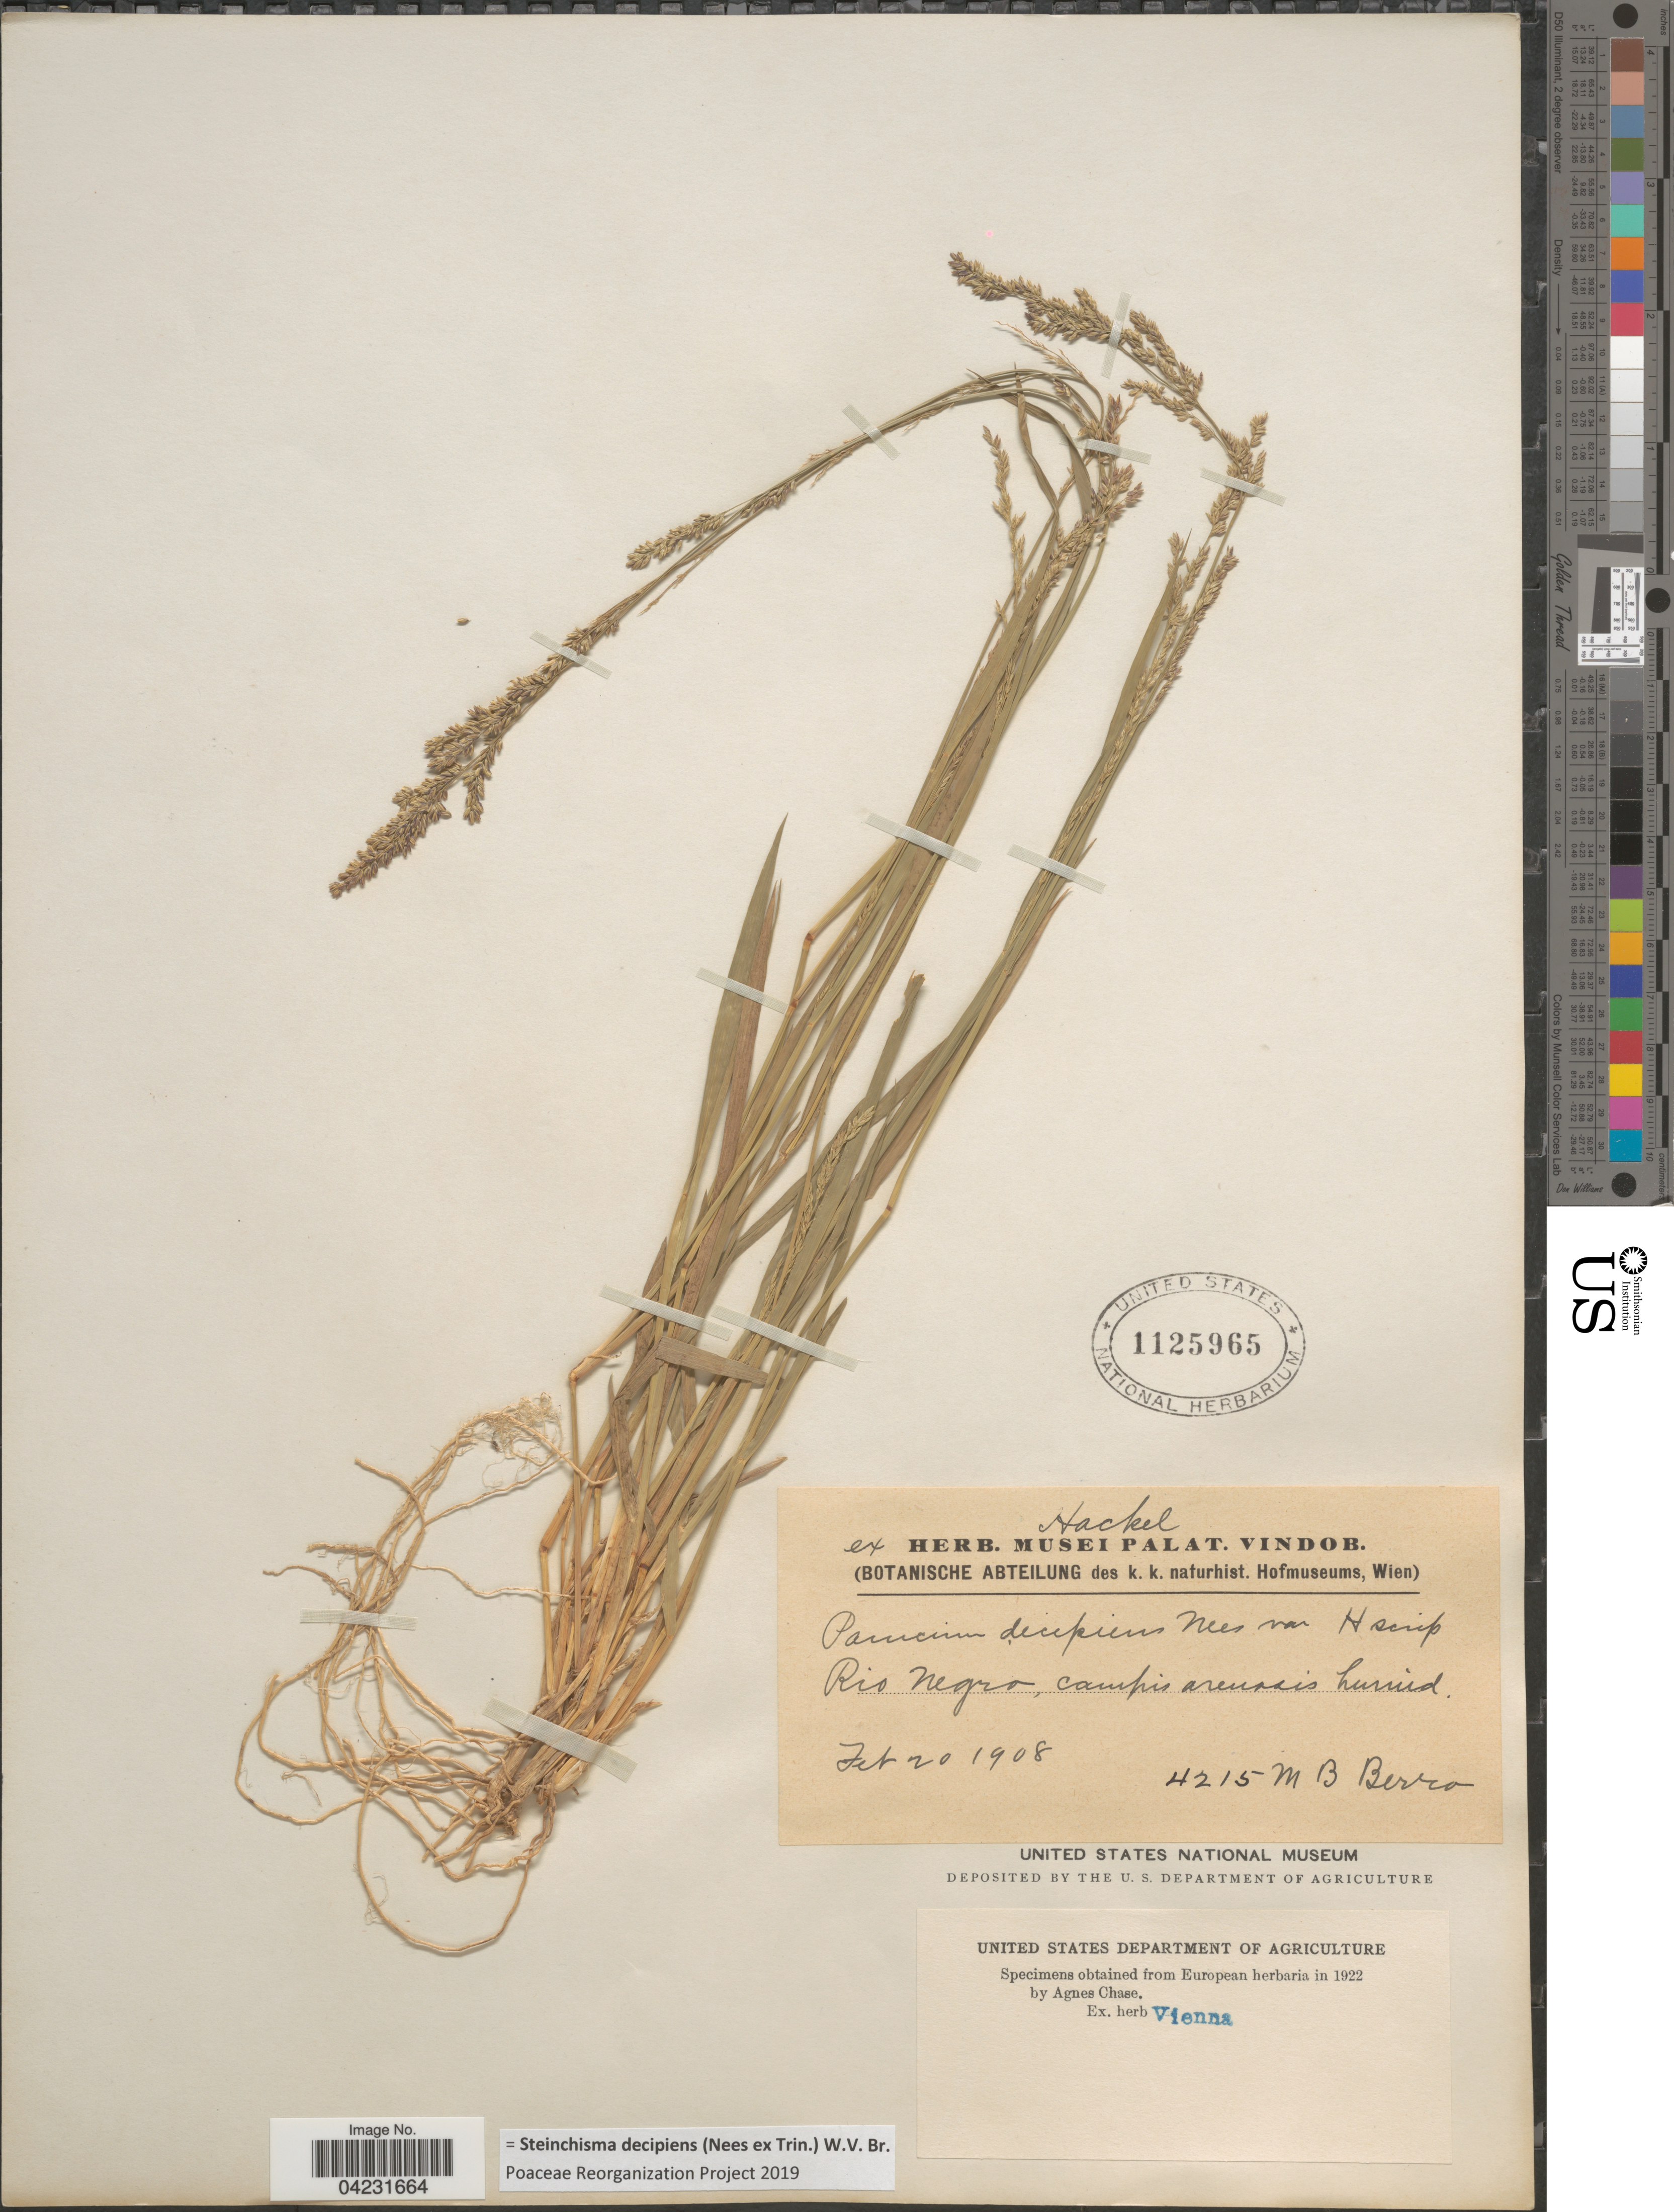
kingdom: Plantae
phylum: Tracheophyta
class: Liliopsida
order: Poales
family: Poaceae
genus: Steinchisma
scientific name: Steinchisma decipiens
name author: (Nees ex Trin.) W.V. Br.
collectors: M. Berro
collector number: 4215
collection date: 1908-02-20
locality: Rio Negro, campis arenosis humid.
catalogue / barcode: US 1125965